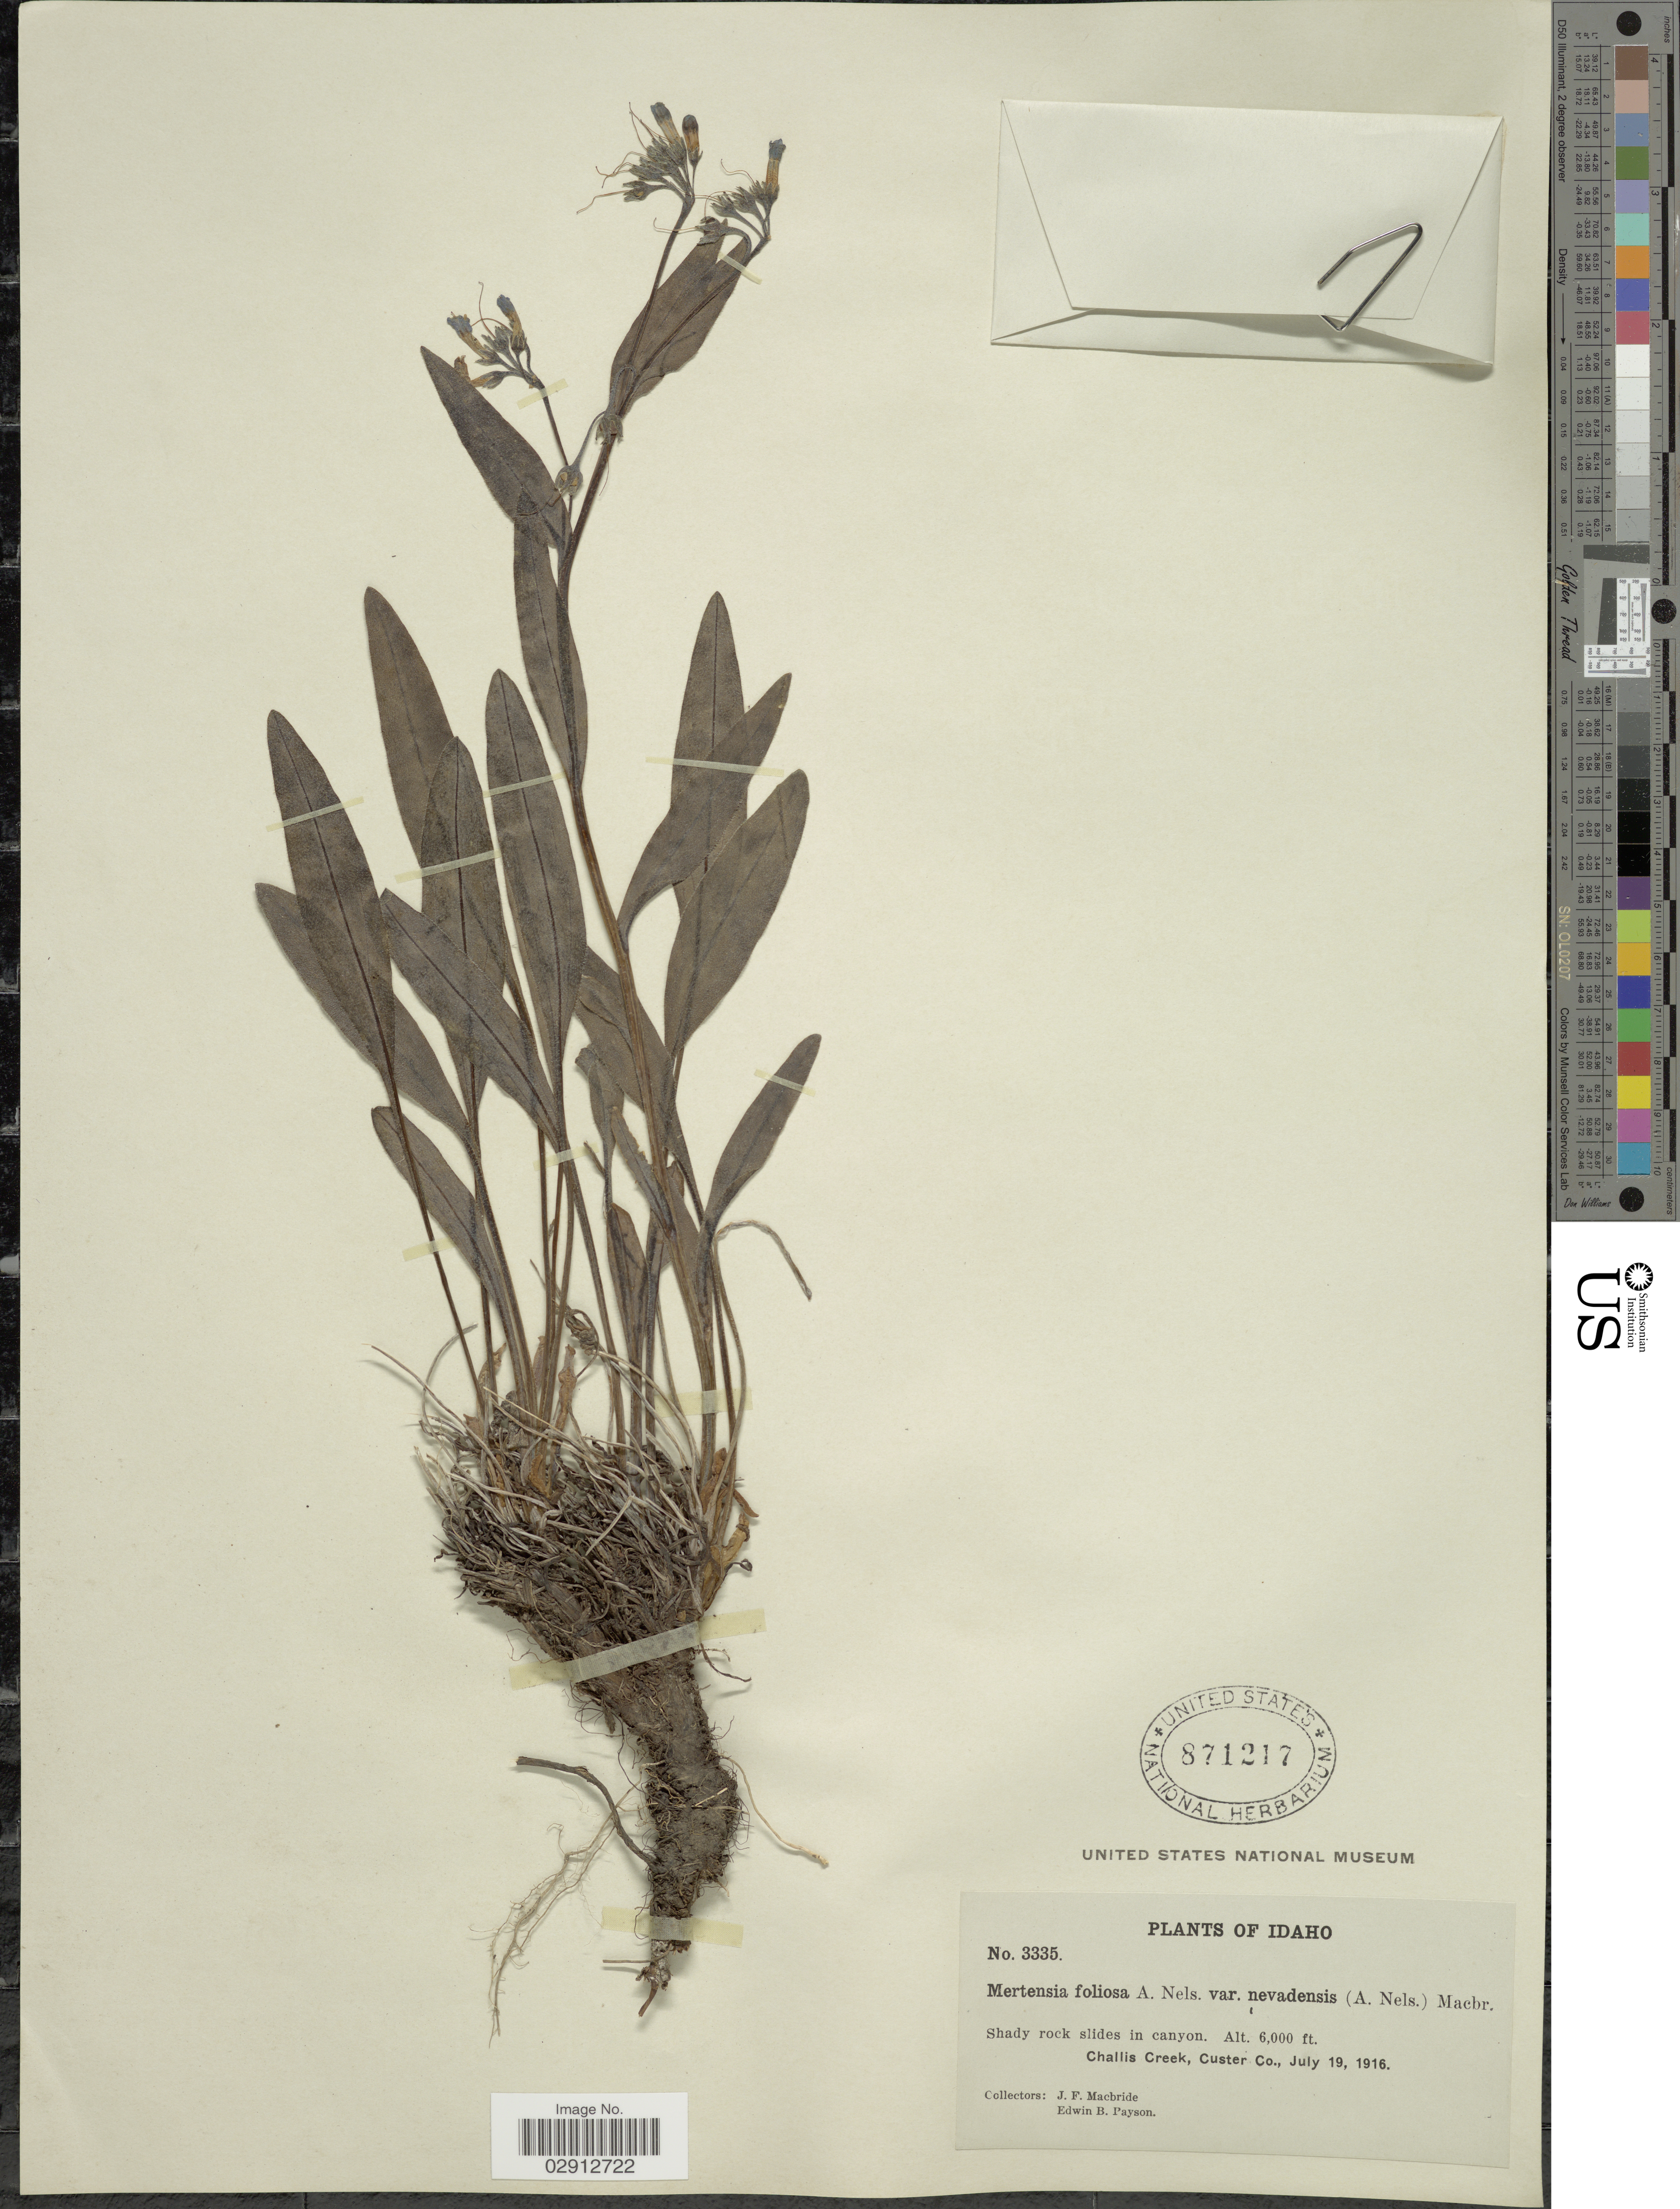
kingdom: Plantae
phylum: Tracheophyta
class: Magnoliopsida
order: Boraginales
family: Boraginaceae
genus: Mertensia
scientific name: Mertensia oblongifolia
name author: (Nutt.) G. Don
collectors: J. F. Macbride & E. B. Payson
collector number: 3335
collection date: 1916-07-19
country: United States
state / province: Idaho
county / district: Custer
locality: Challis Creek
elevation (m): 1829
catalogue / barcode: US 871217